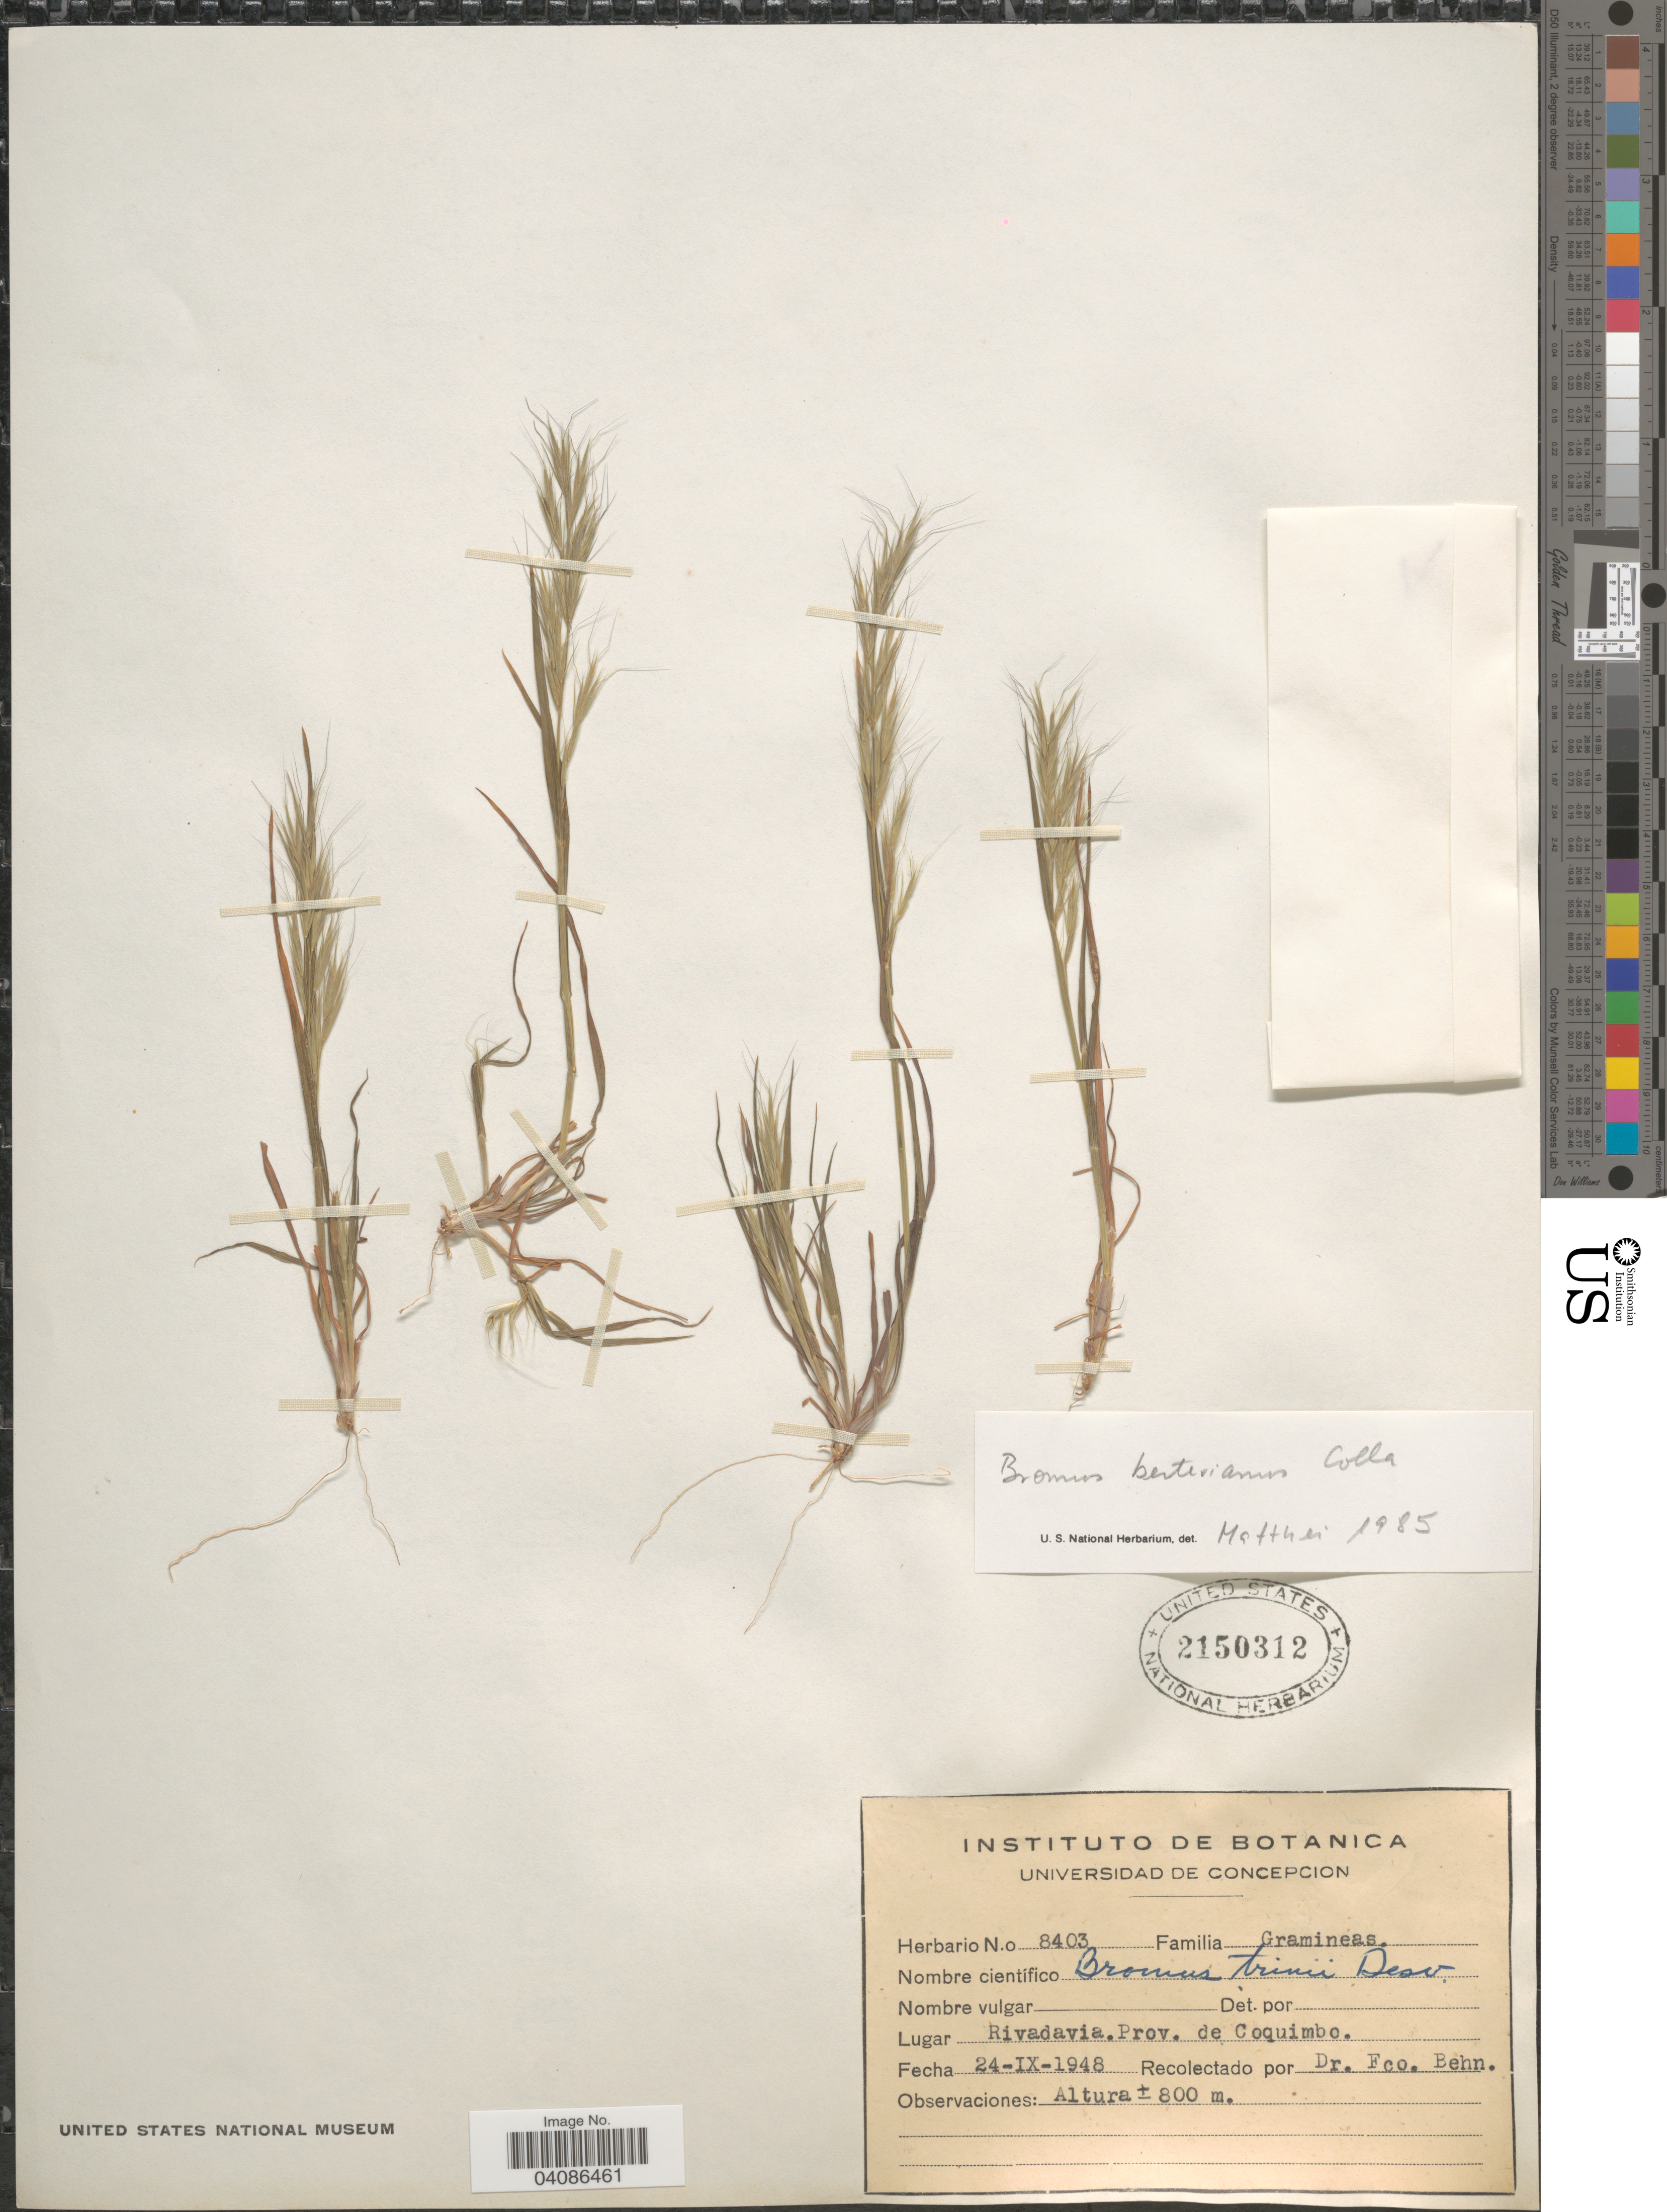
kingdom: Plantae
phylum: Tracheophyta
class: Liliopsida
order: Poales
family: Poaceae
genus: Bromus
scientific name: Bromus berteroanus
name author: Colla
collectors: F. Behn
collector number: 8403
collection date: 1948-09-24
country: Chile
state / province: Coquimbo (IV)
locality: Rivadavia.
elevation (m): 800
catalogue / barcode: US 2150312